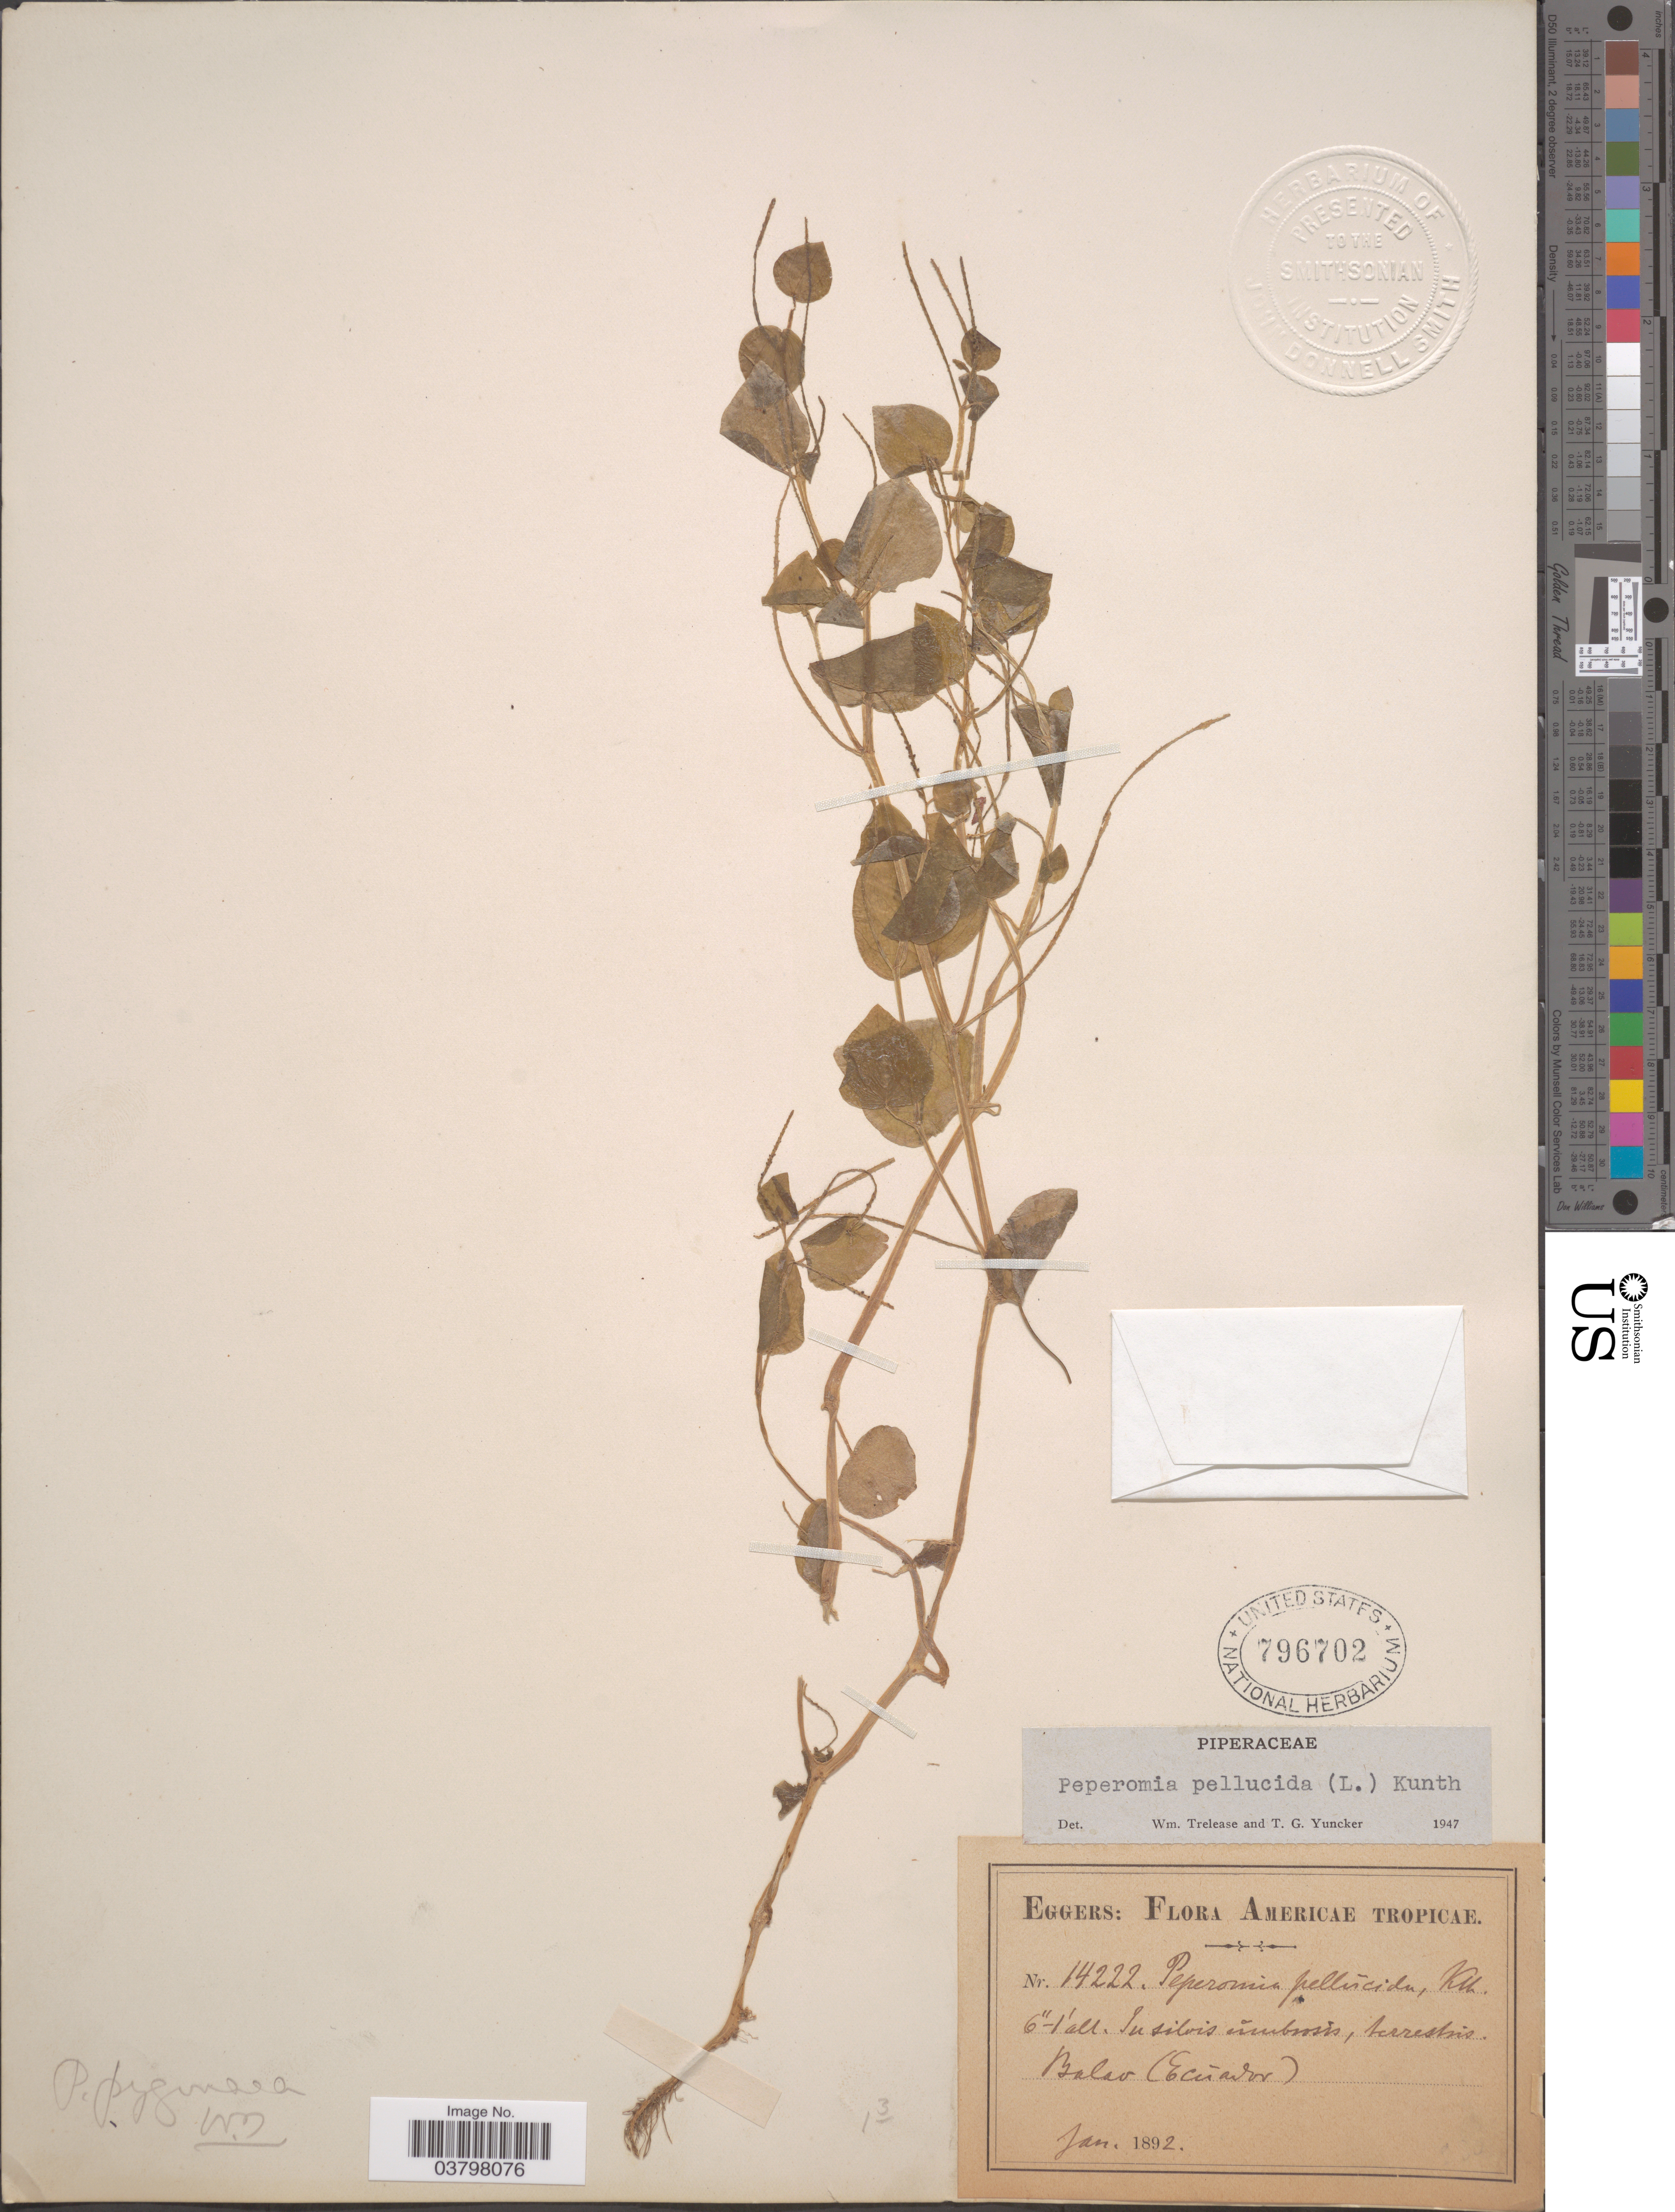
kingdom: Plantae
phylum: Tracheophyta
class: Magnoliopsida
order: Piperales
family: Piperaceae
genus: Peperomia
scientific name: Peperomia pellucida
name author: (L.) Kunth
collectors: -. Eggers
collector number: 14222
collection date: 1892-01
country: Ecuador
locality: Americae Tropicae. Balao.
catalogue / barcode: US 796702